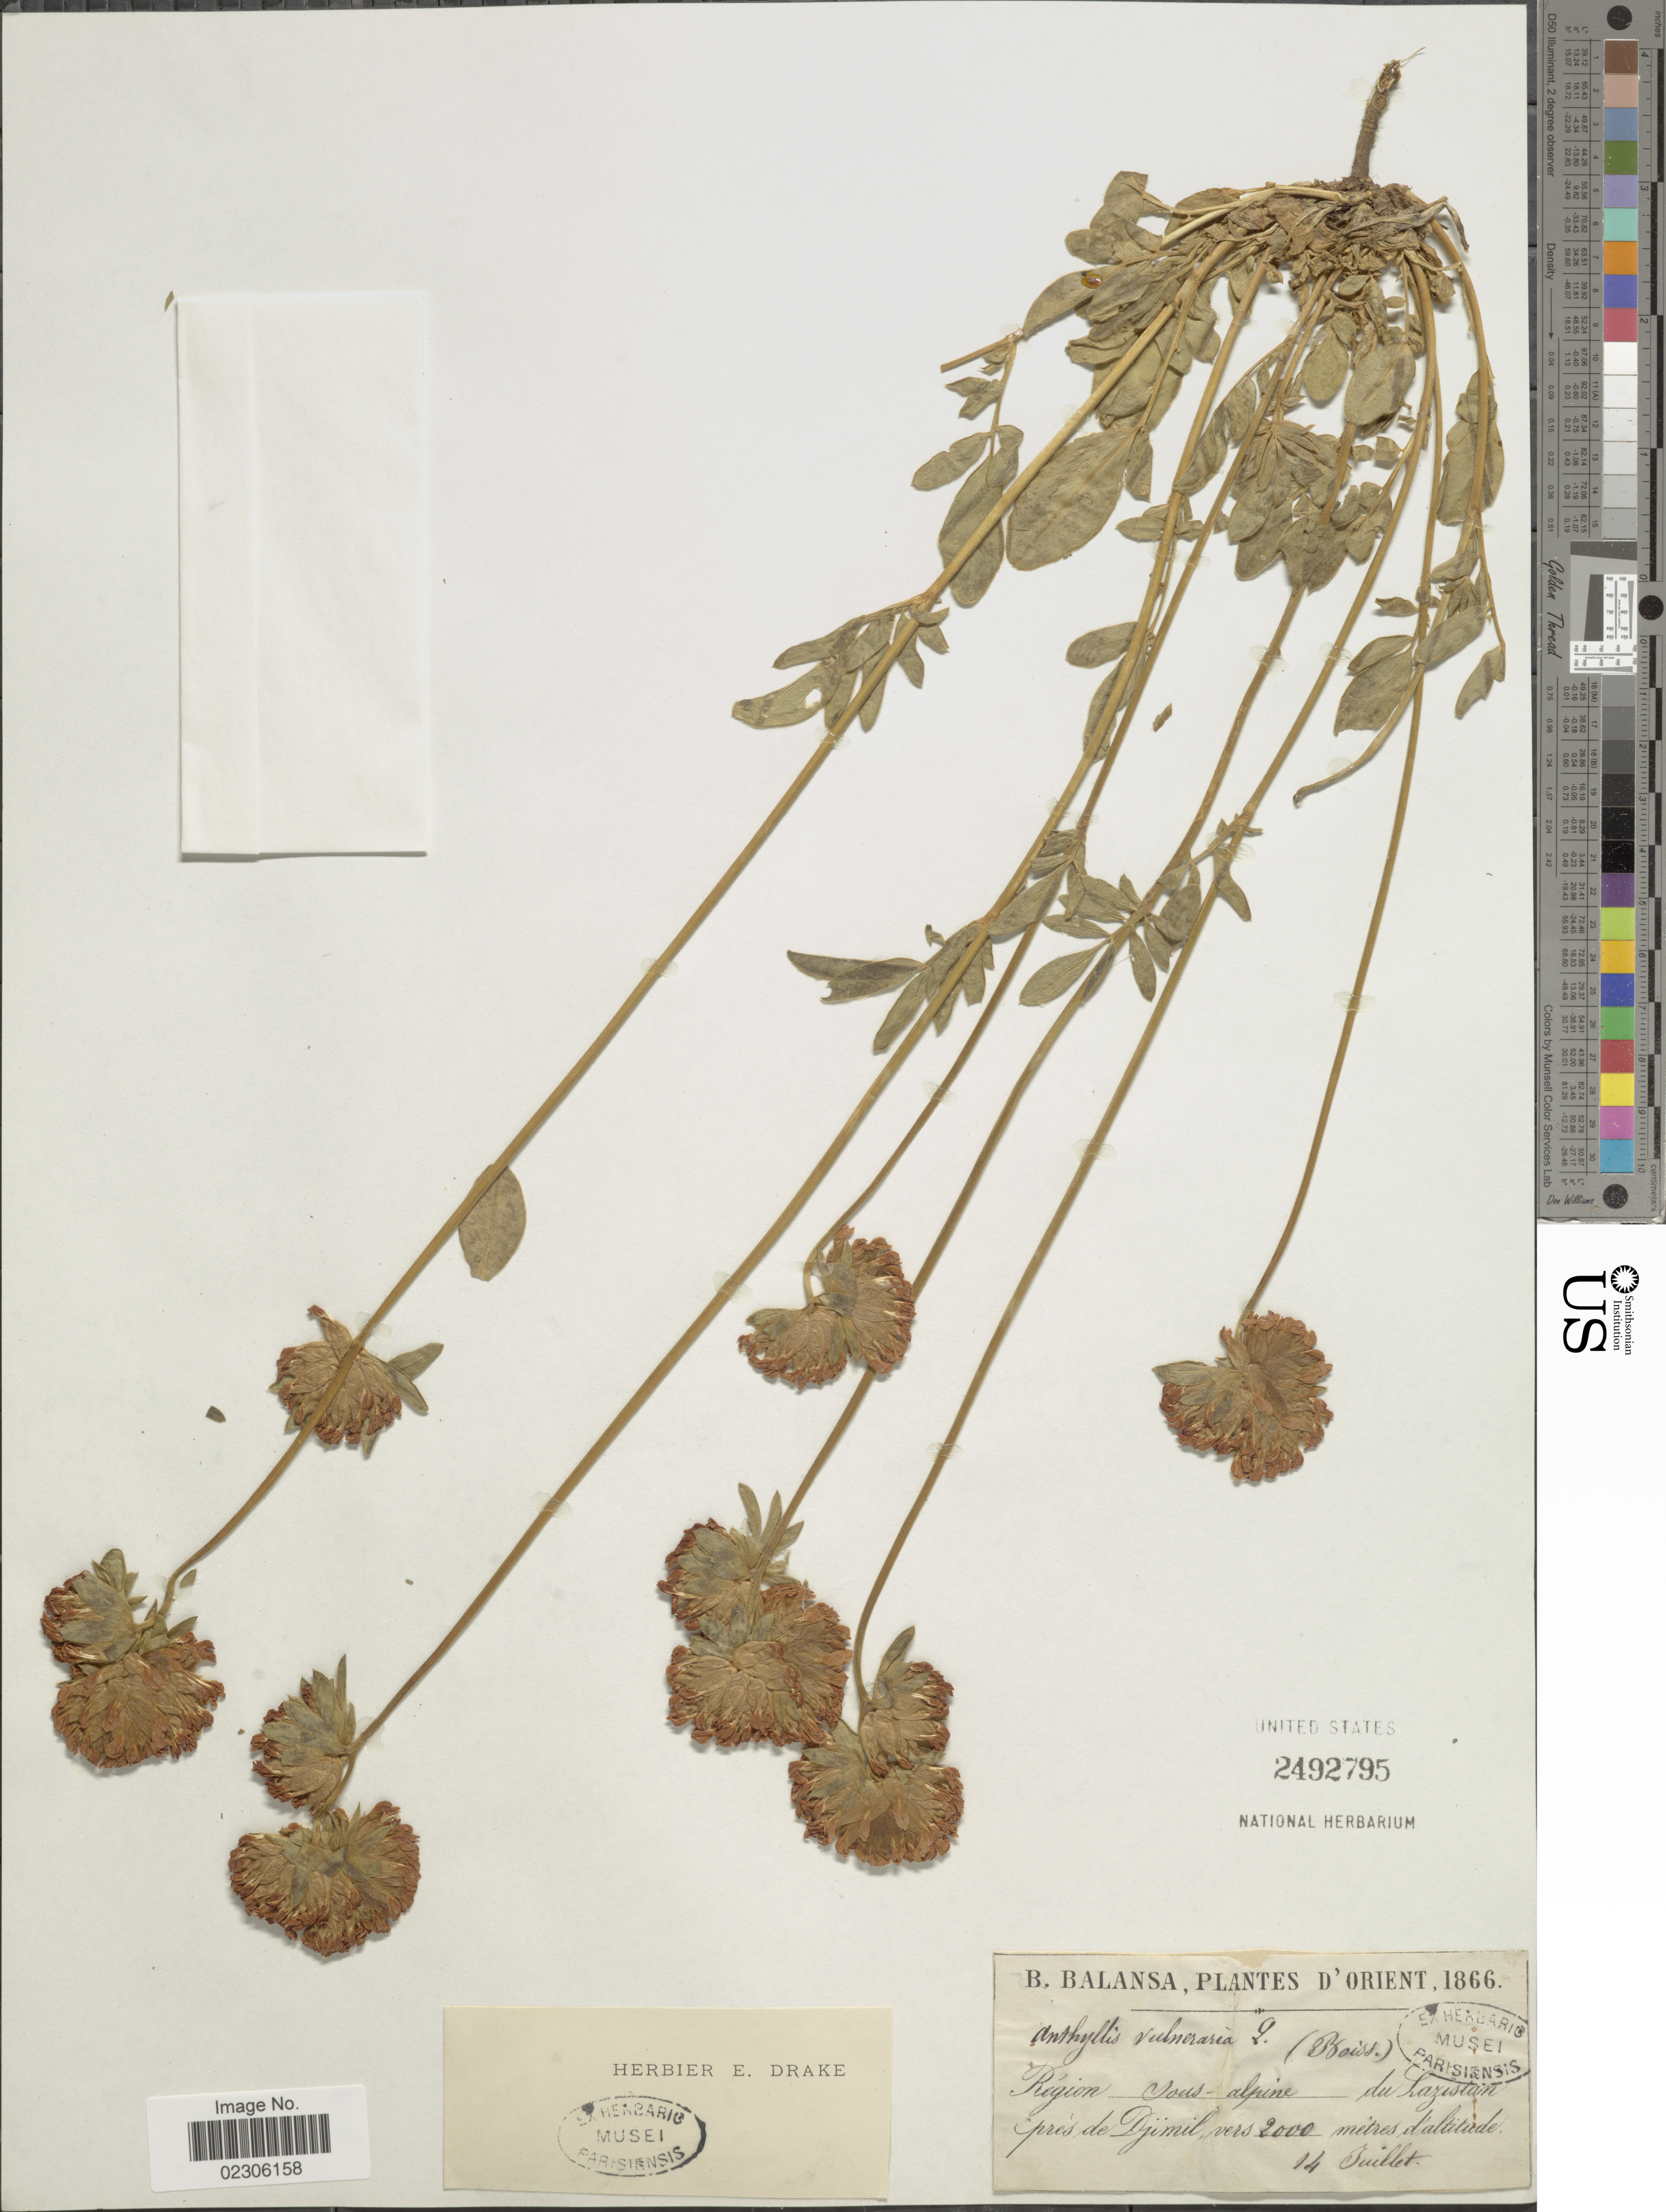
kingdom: Plantae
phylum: Tracheophyta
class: Magnoliopsida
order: Fabales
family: Fabaceae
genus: Anthyllis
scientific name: Anthyllis vulneraria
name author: L.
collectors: B. Balansa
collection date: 1866-07-14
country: Turkey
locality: D'Orient, Region Sous alpine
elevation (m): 2000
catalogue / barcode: US 2492795